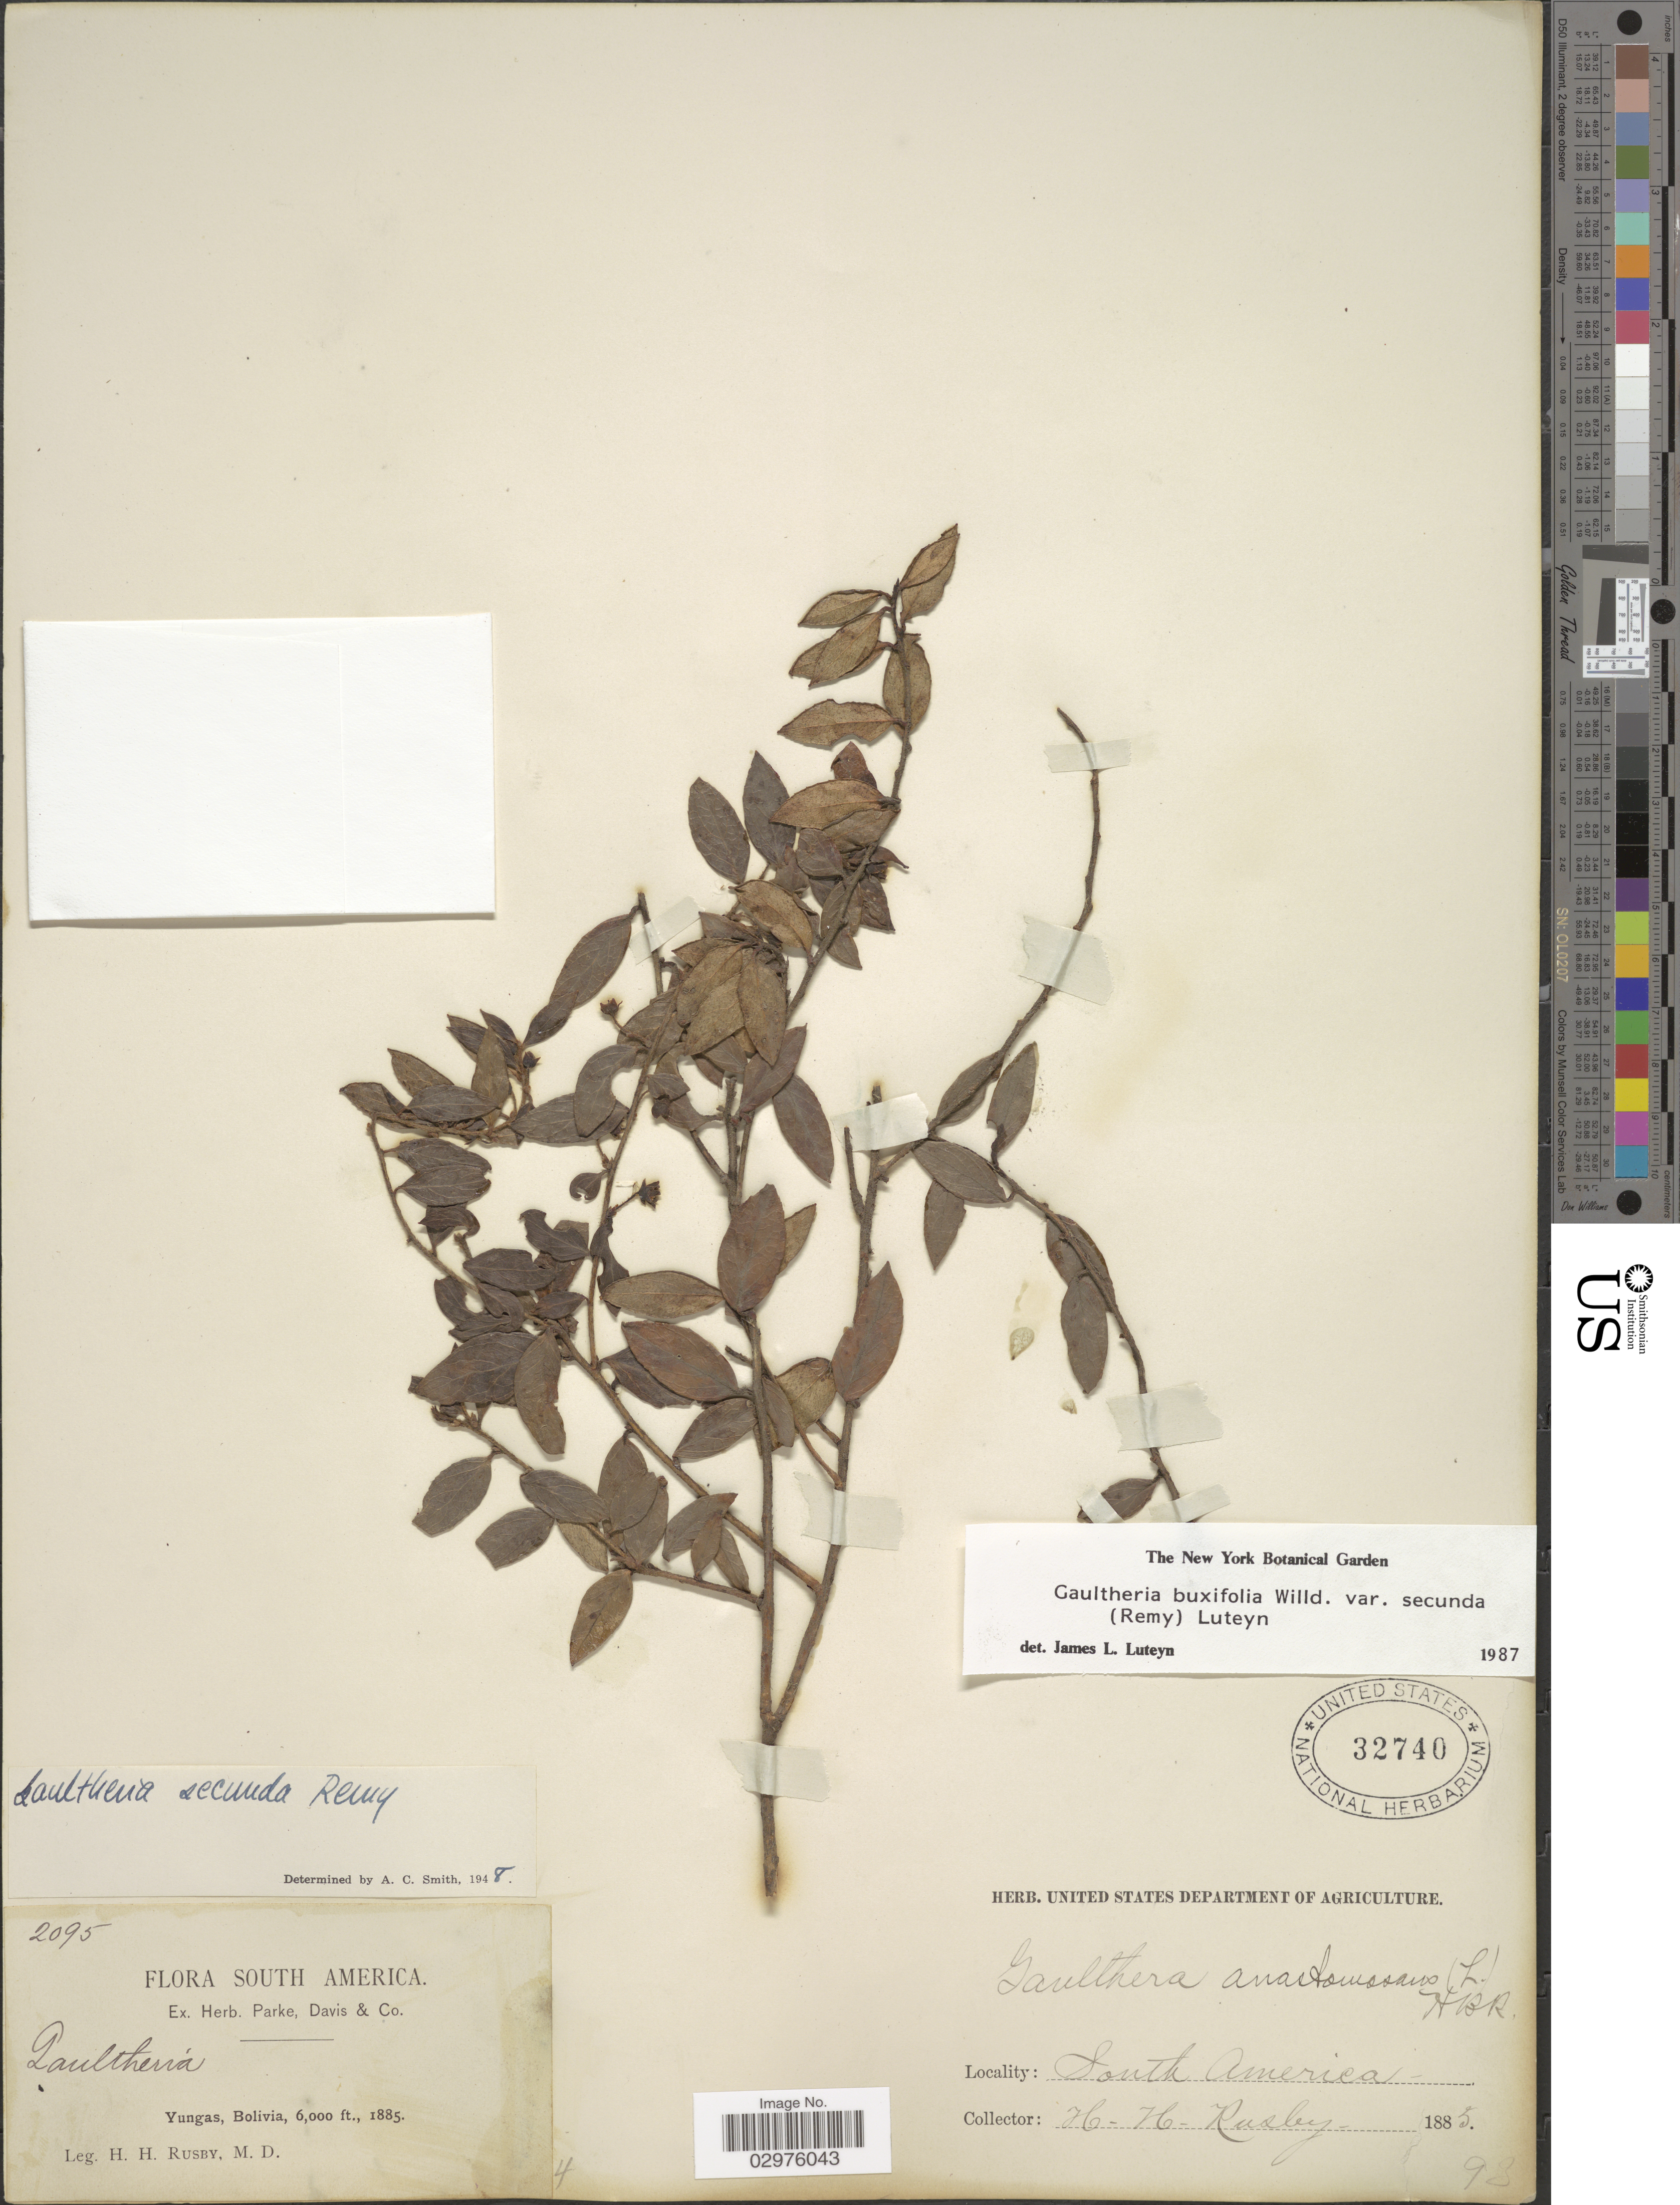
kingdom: Plantae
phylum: Tracheophyta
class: Magnoliopsida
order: Ericales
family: Ericaceae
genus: Gaultheria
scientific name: Gaultheria buxifolia var. secunda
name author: (J. Rémy) Luteyn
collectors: H. H. Rusby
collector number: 2095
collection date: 1885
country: Bolivia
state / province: La Paz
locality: Yungas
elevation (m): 1829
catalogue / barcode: US 32740